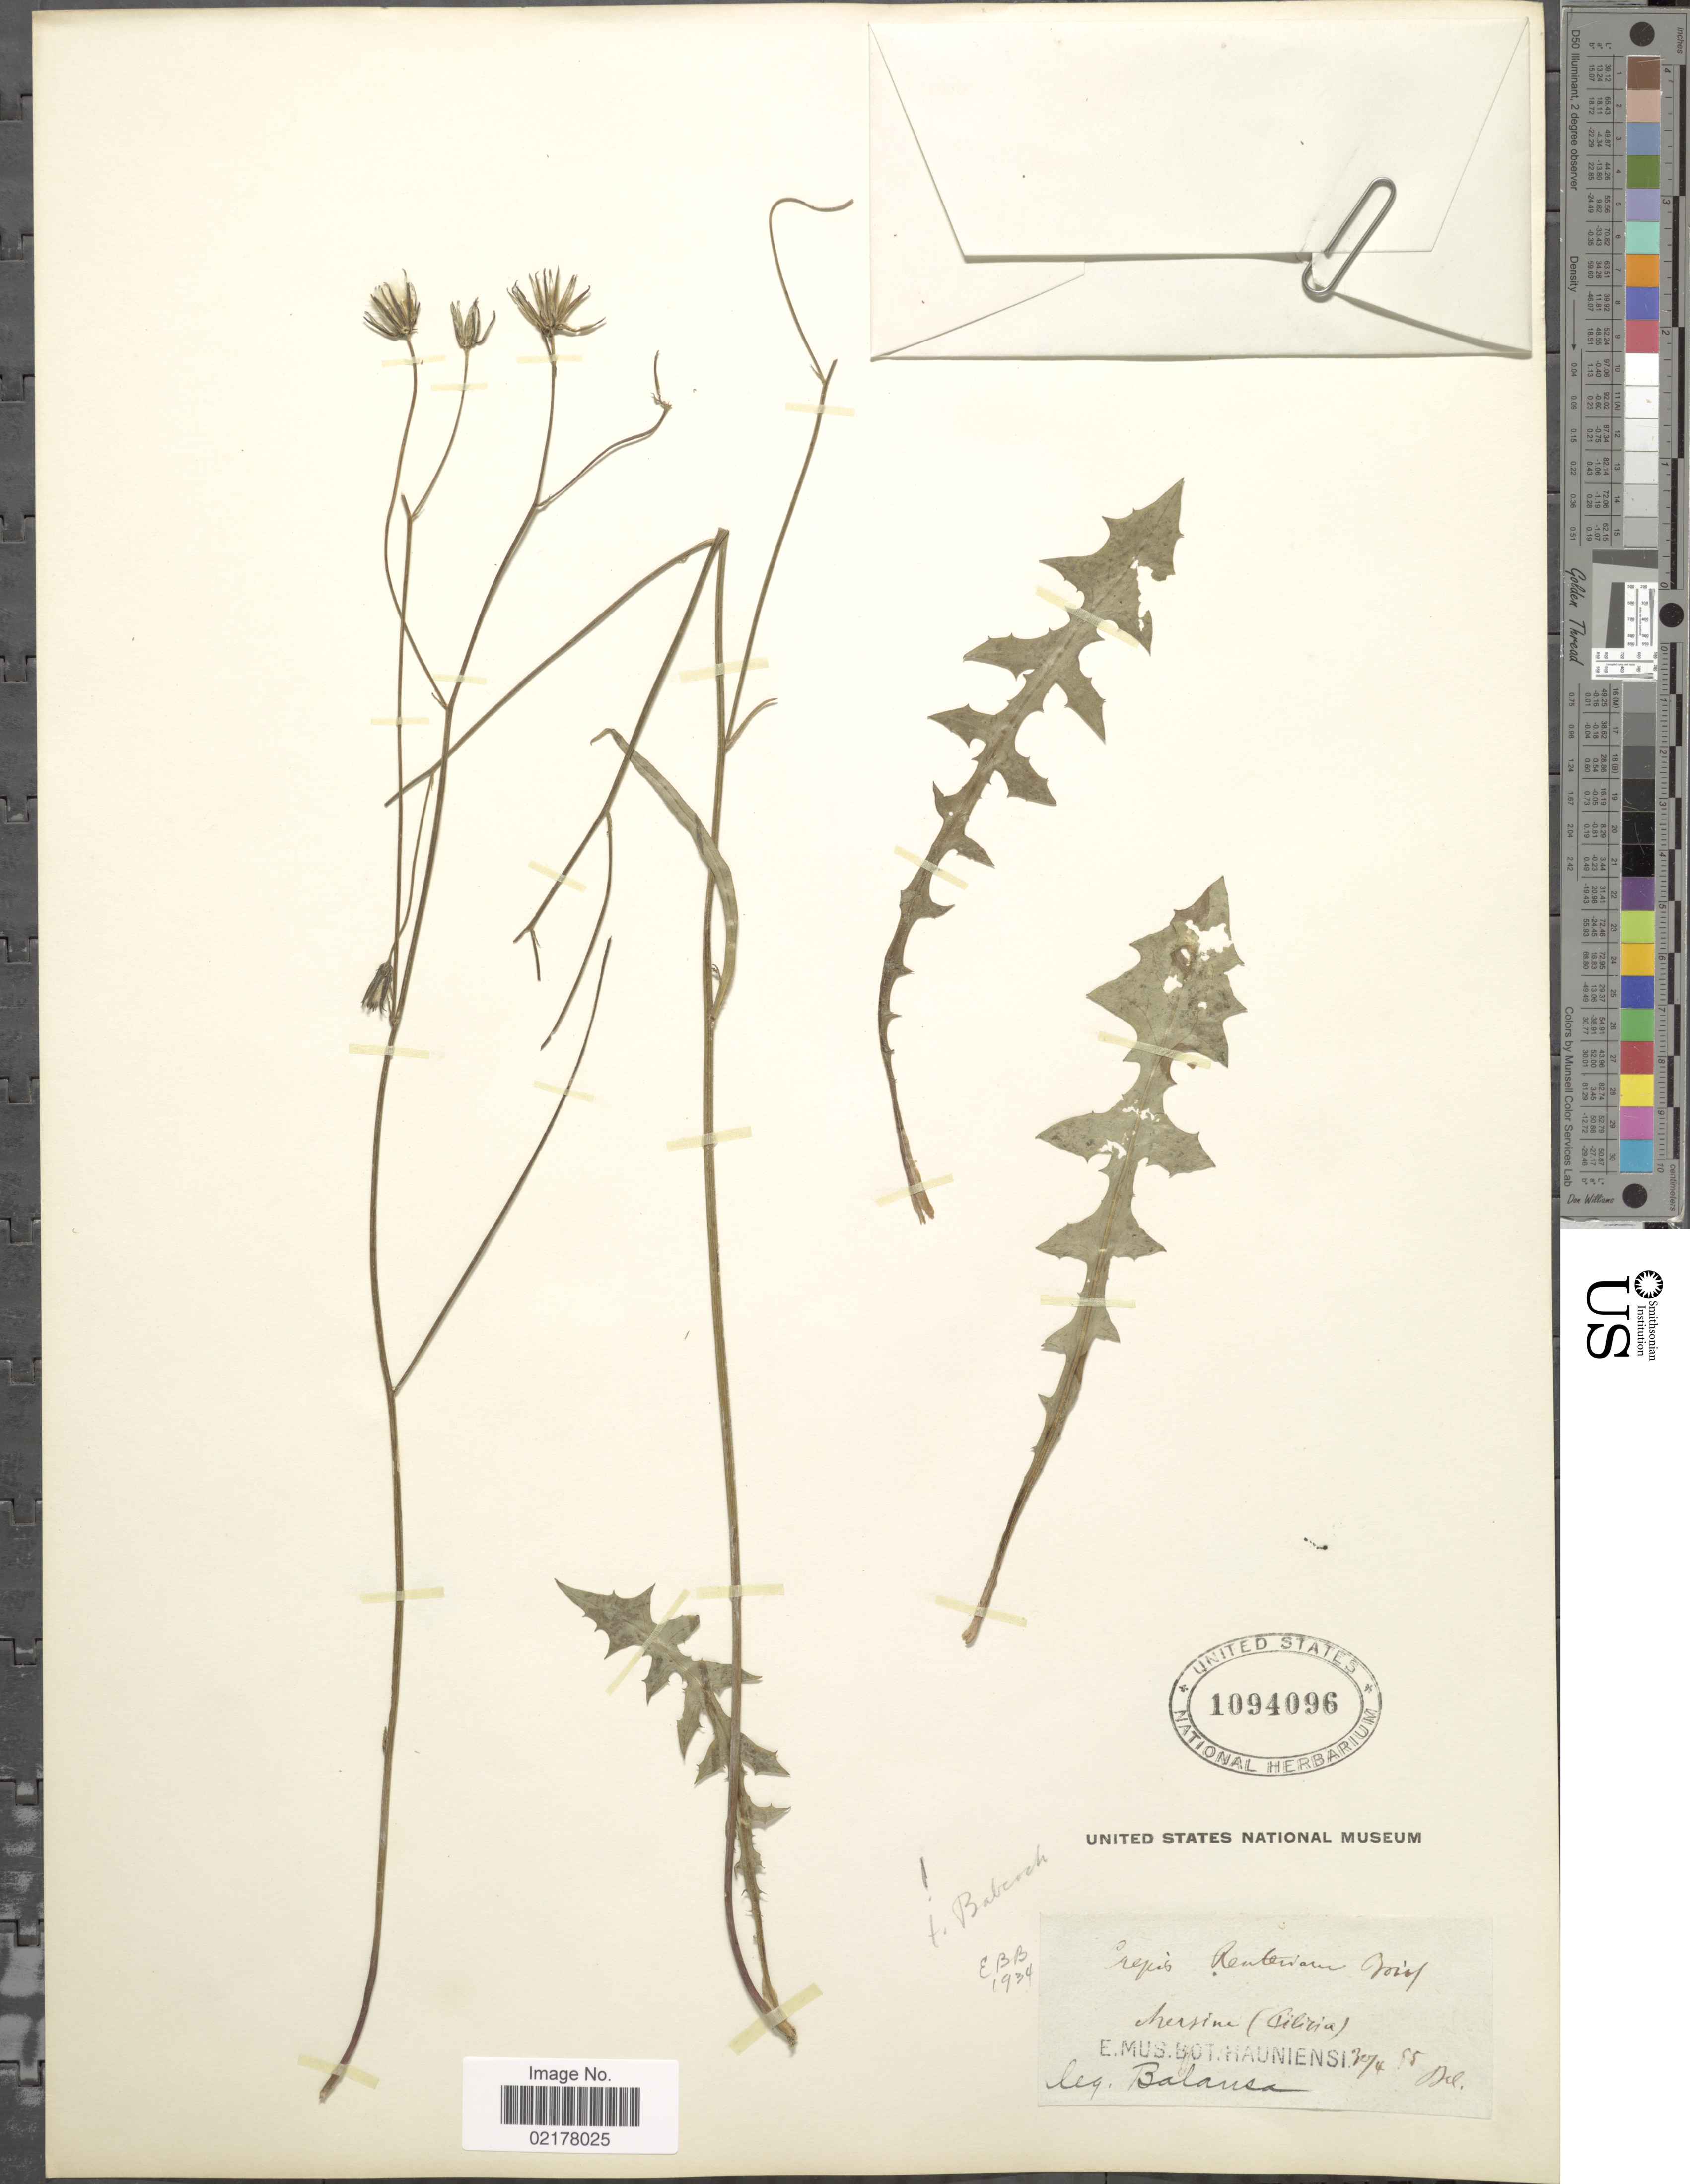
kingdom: Plantae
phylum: Tracheophyta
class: Magnoliopsida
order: Asterales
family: Asteraceae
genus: Crepis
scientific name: Crepis reuteriana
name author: Boiss. & Heldr.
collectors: -. Balansa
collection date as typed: Transcribed d/m/y: 30/4/85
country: Italy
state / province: Umbria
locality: Hersine (Umbria) [interpreted]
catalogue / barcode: US 1094096